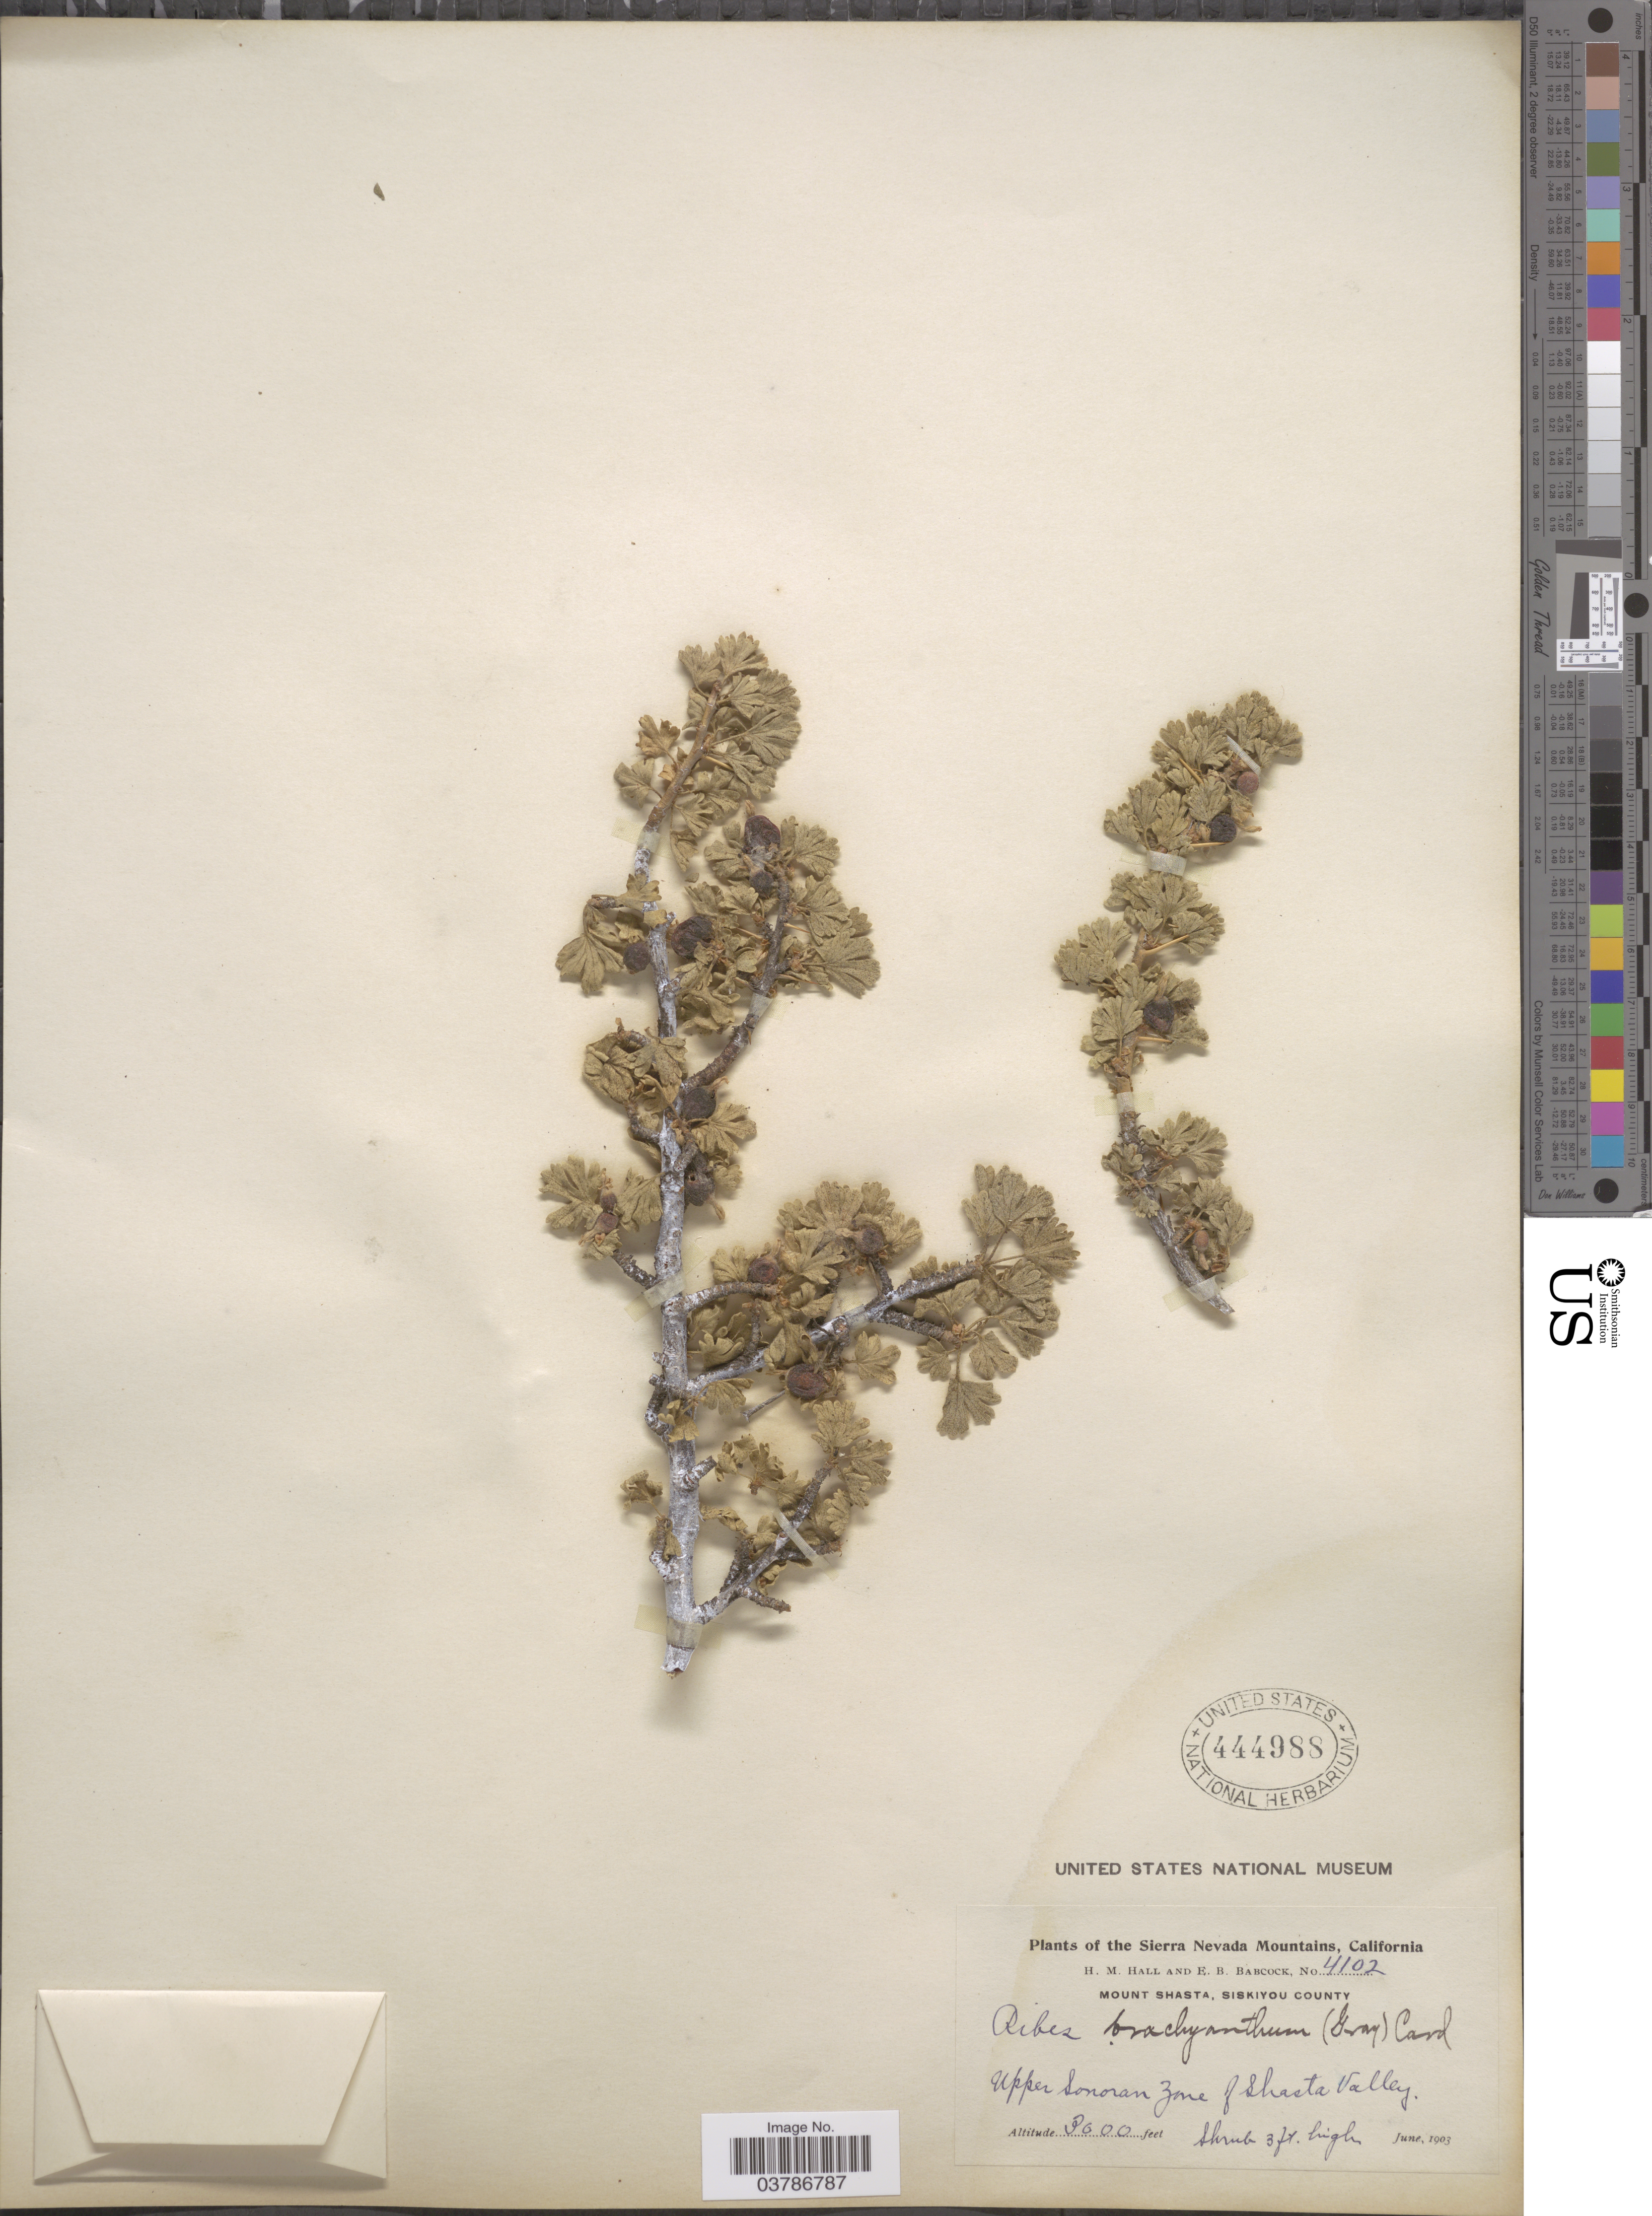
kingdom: Plantae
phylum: Tracheophyta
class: Magnoliopsida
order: Saxifragales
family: Grossulariaceae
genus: Ribes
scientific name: Ribes velutinum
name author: Greene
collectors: H. M. Hall & E. B. Babcock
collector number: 4102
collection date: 1903-06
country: United States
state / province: California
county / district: Siskiyou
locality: The Sierra Nevada Mountains. Mount Shasta, Siskiyou County. Upper Sonoran Zone of Shasta Valley.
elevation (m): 914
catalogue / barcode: US 444988